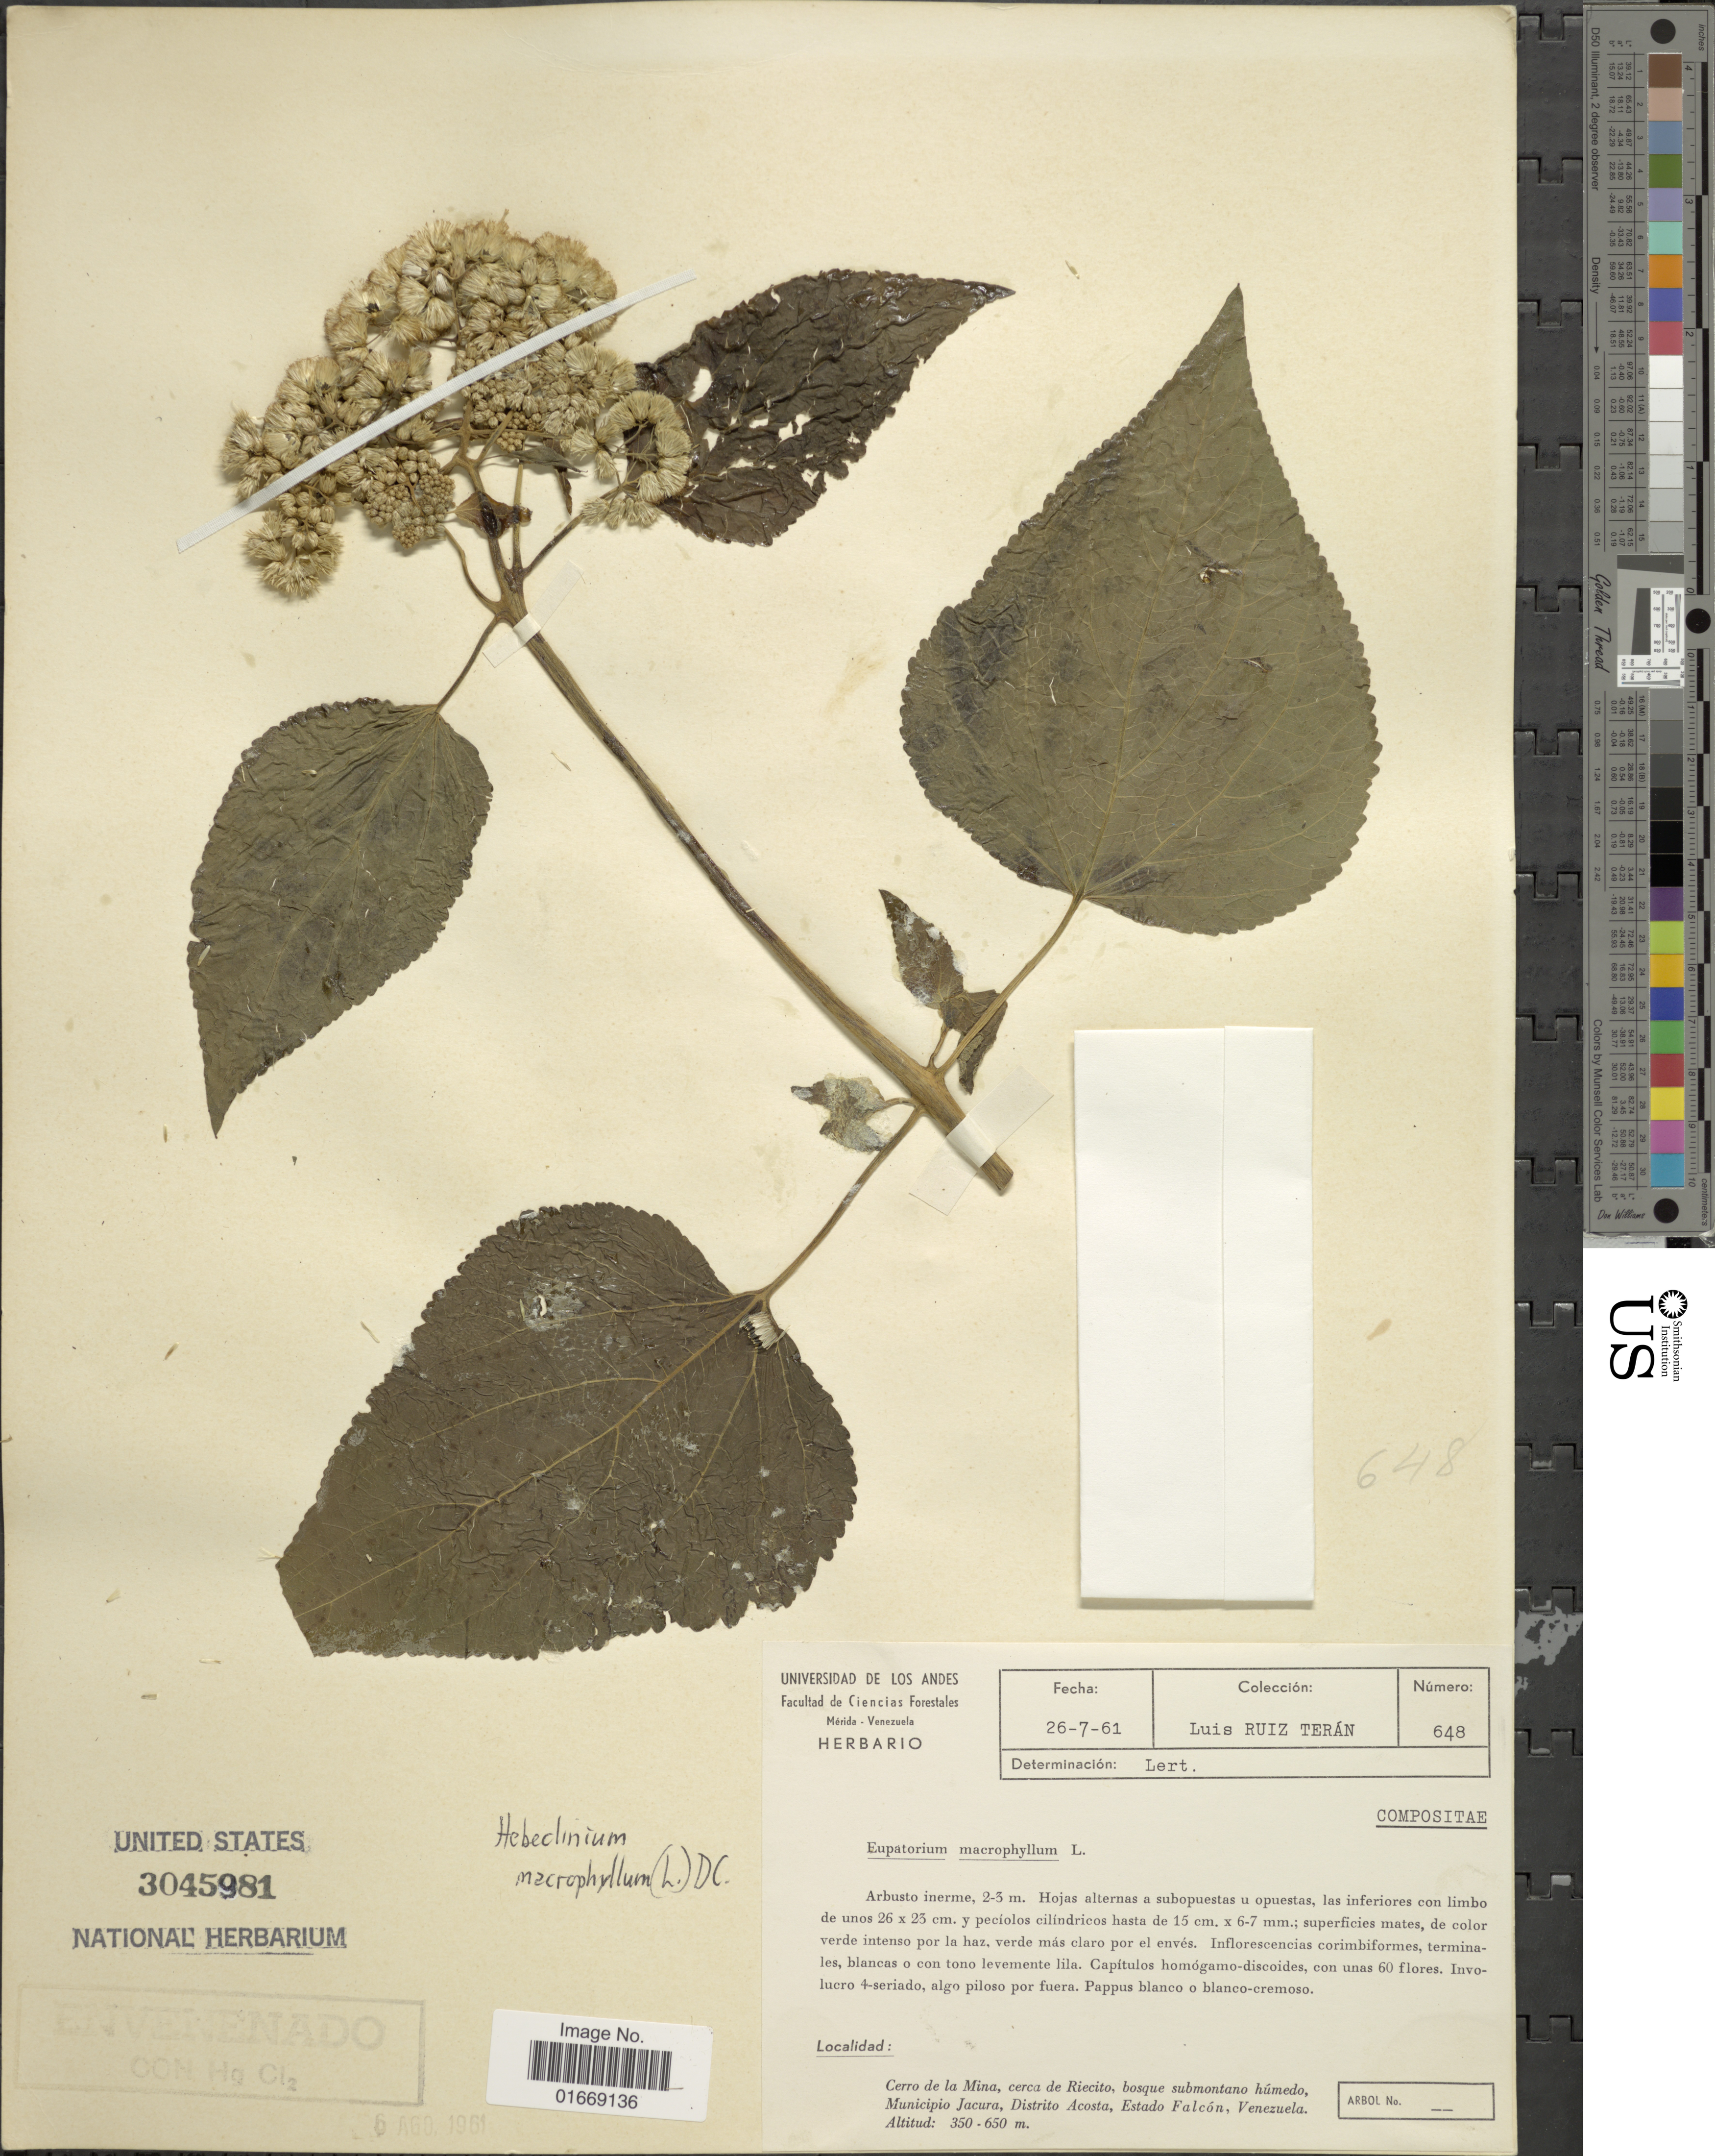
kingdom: Plantae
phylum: Tracheophyta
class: Magnoliopsida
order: Asterales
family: Asteraceae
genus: Hebeclinium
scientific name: Hebeclinium macrophyllum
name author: (L.) DC.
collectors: L. Teran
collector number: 648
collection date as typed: Transcribed d/m/y: 26/7/61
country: Venezuela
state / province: Falcón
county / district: Jacura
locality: Cerro de la Mina, cerca de Riecito, Municipio Jacura, Distrito Acosta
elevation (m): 350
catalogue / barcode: US 3045981